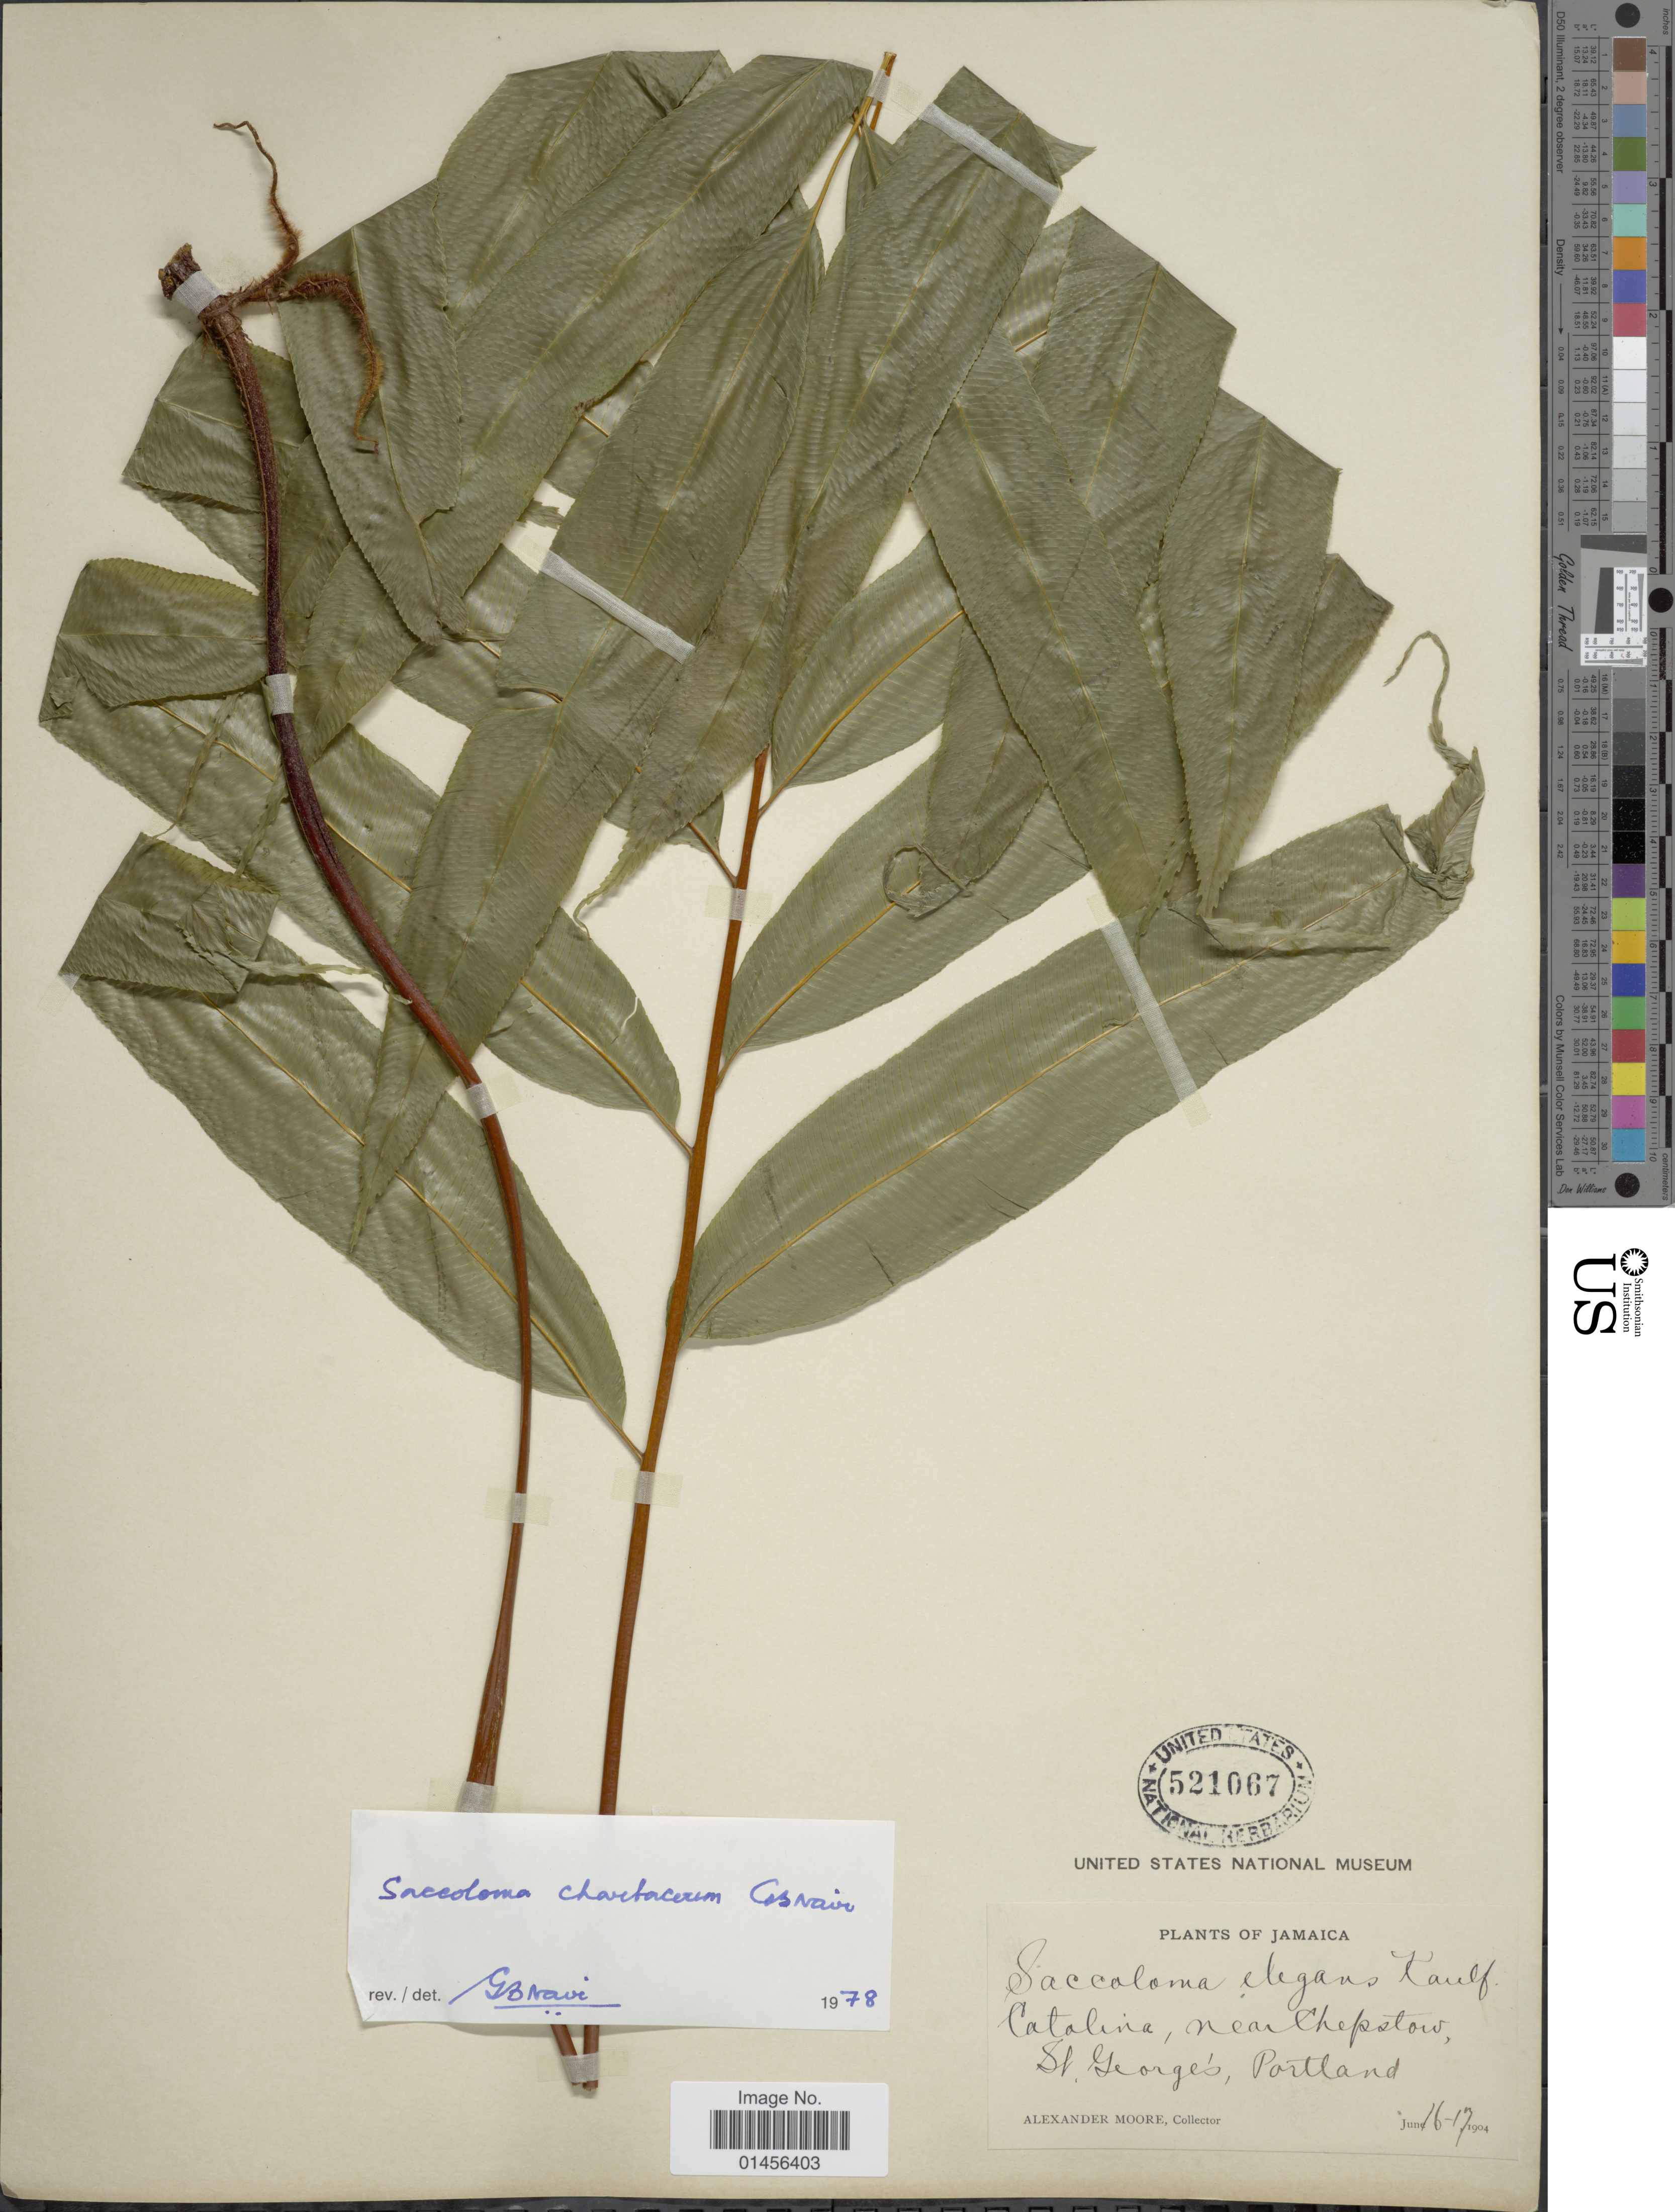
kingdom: Plantae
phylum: Tracheophyta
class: Polypodiopsida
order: Polypodiales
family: Saccolomataceae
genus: Saccoloma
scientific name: Saccoloma elegans subsp. chartaceum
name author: Cremers & K.U. Kramer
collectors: A. Moore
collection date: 1904-06-16/1904-06-17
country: Jamaica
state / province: Portland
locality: Catalina, near Chepstow St Georges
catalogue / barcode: US 521067